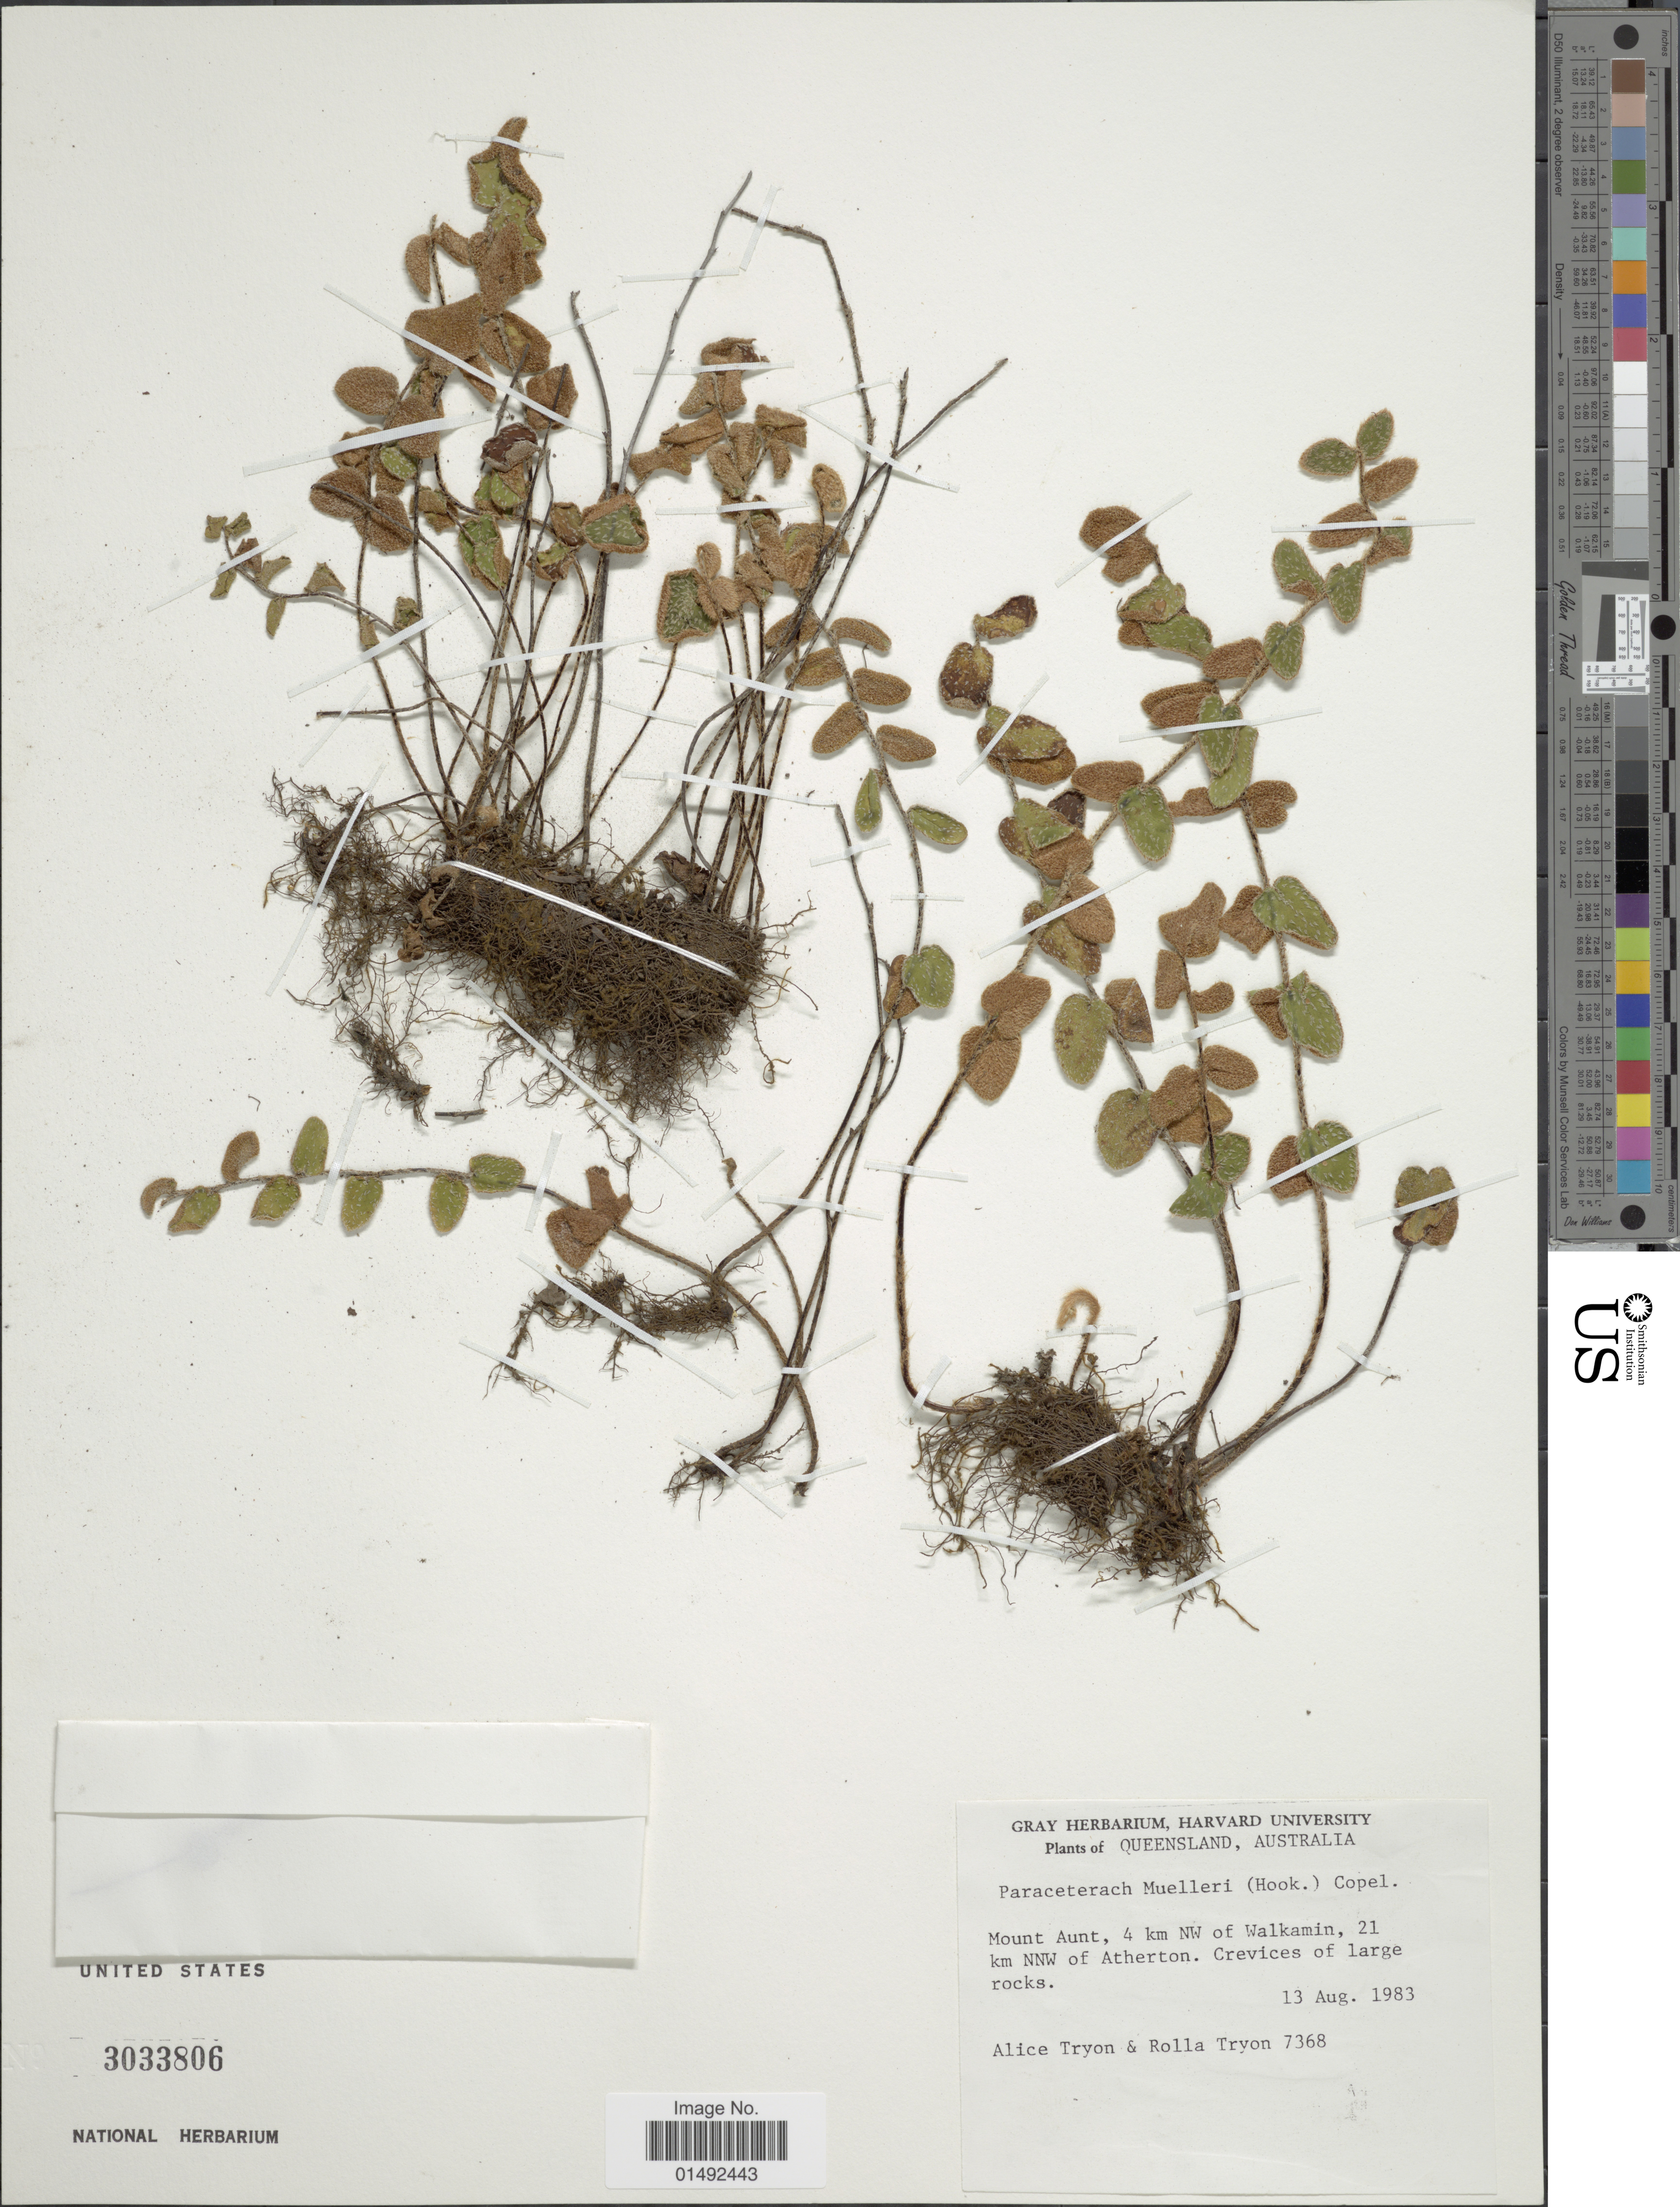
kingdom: Plantae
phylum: Tracheophyta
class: Polypodiopsida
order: Polypodiales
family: Pteridaceae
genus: Pellaea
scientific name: Pellaea muelleri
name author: (Hook.) A. R. Field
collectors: A. F. Tryon & R. M. Tryon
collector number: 7368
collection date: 1983-07-13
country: Australia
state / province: Queensland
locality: Mount Aunt, 4 km NW of Walkamin, 21 km NNW of Atherton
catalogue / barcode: US 3033806